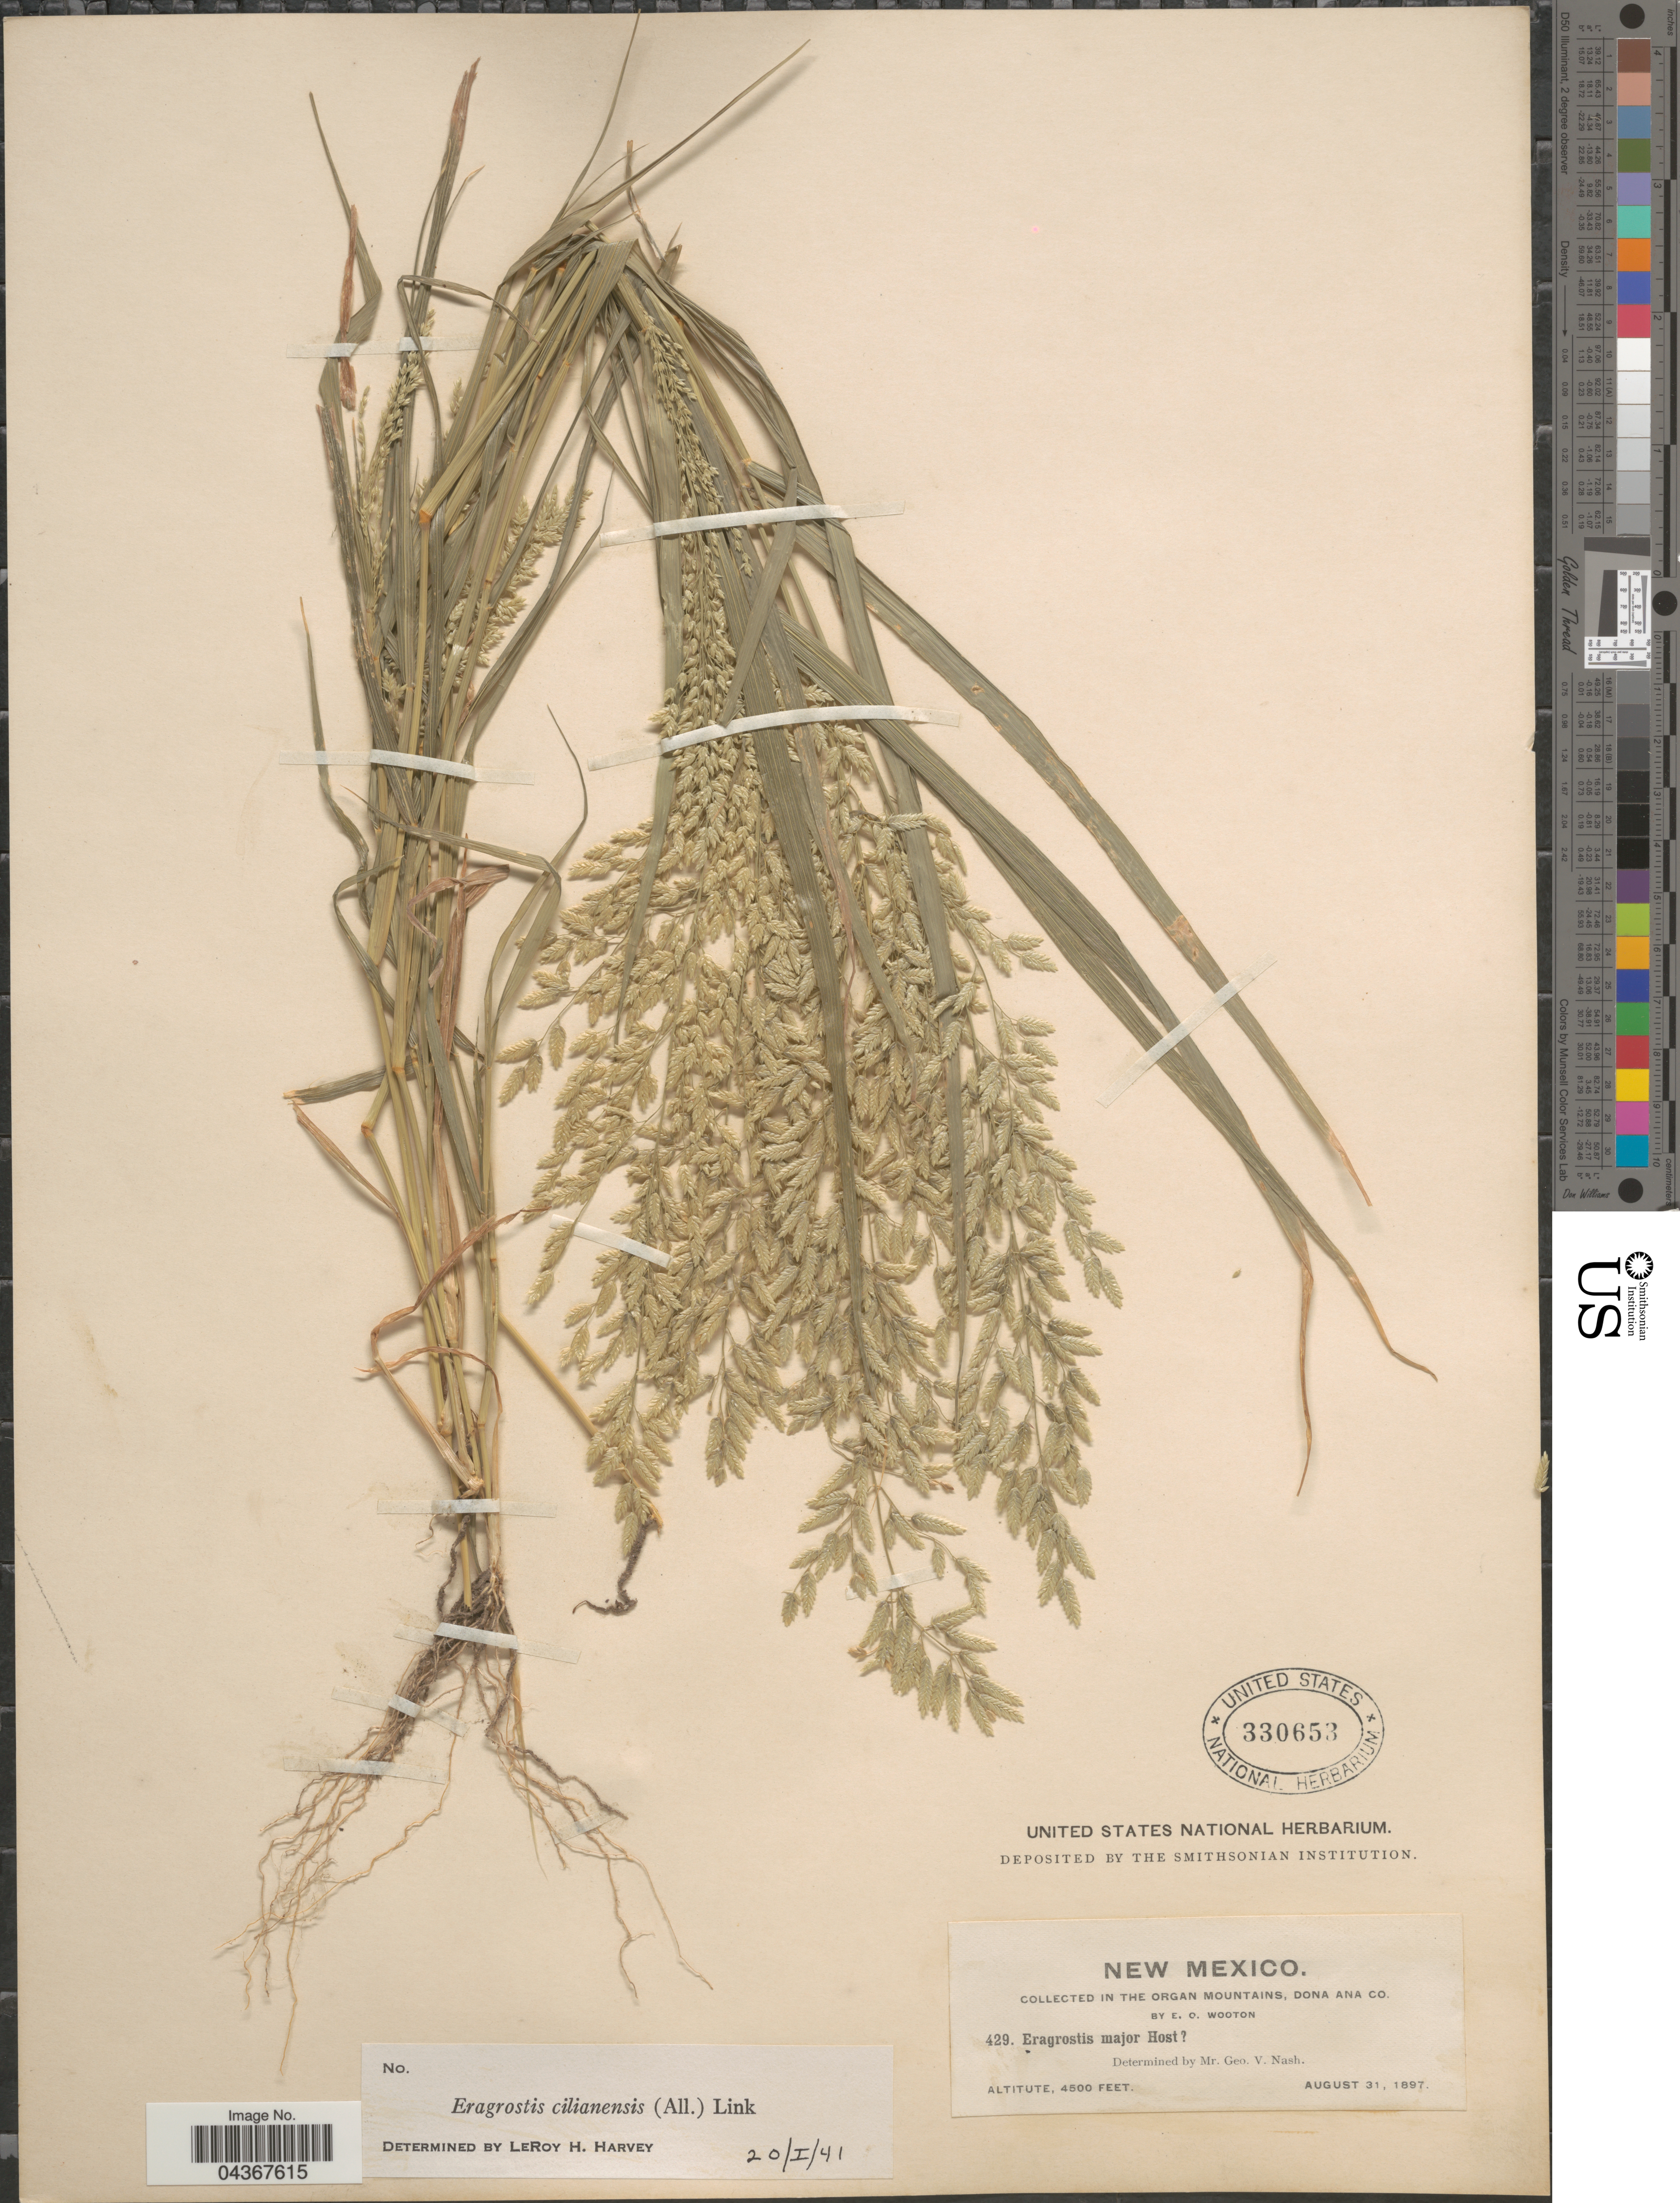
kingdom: Plantae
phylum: Tracheophyta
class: Liliopsida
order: Poales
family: Poaceae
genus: Eragrostis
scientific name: Eragrostis cilianensis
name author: (Bellardi) Vignolo ex Janch.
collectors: E. O. Wooton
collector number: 429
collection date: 1897-08-31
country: United States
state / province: New Mexico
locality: In the Organ Mountains, Dona Ana Co.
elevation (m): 1372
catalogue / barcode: US 330653